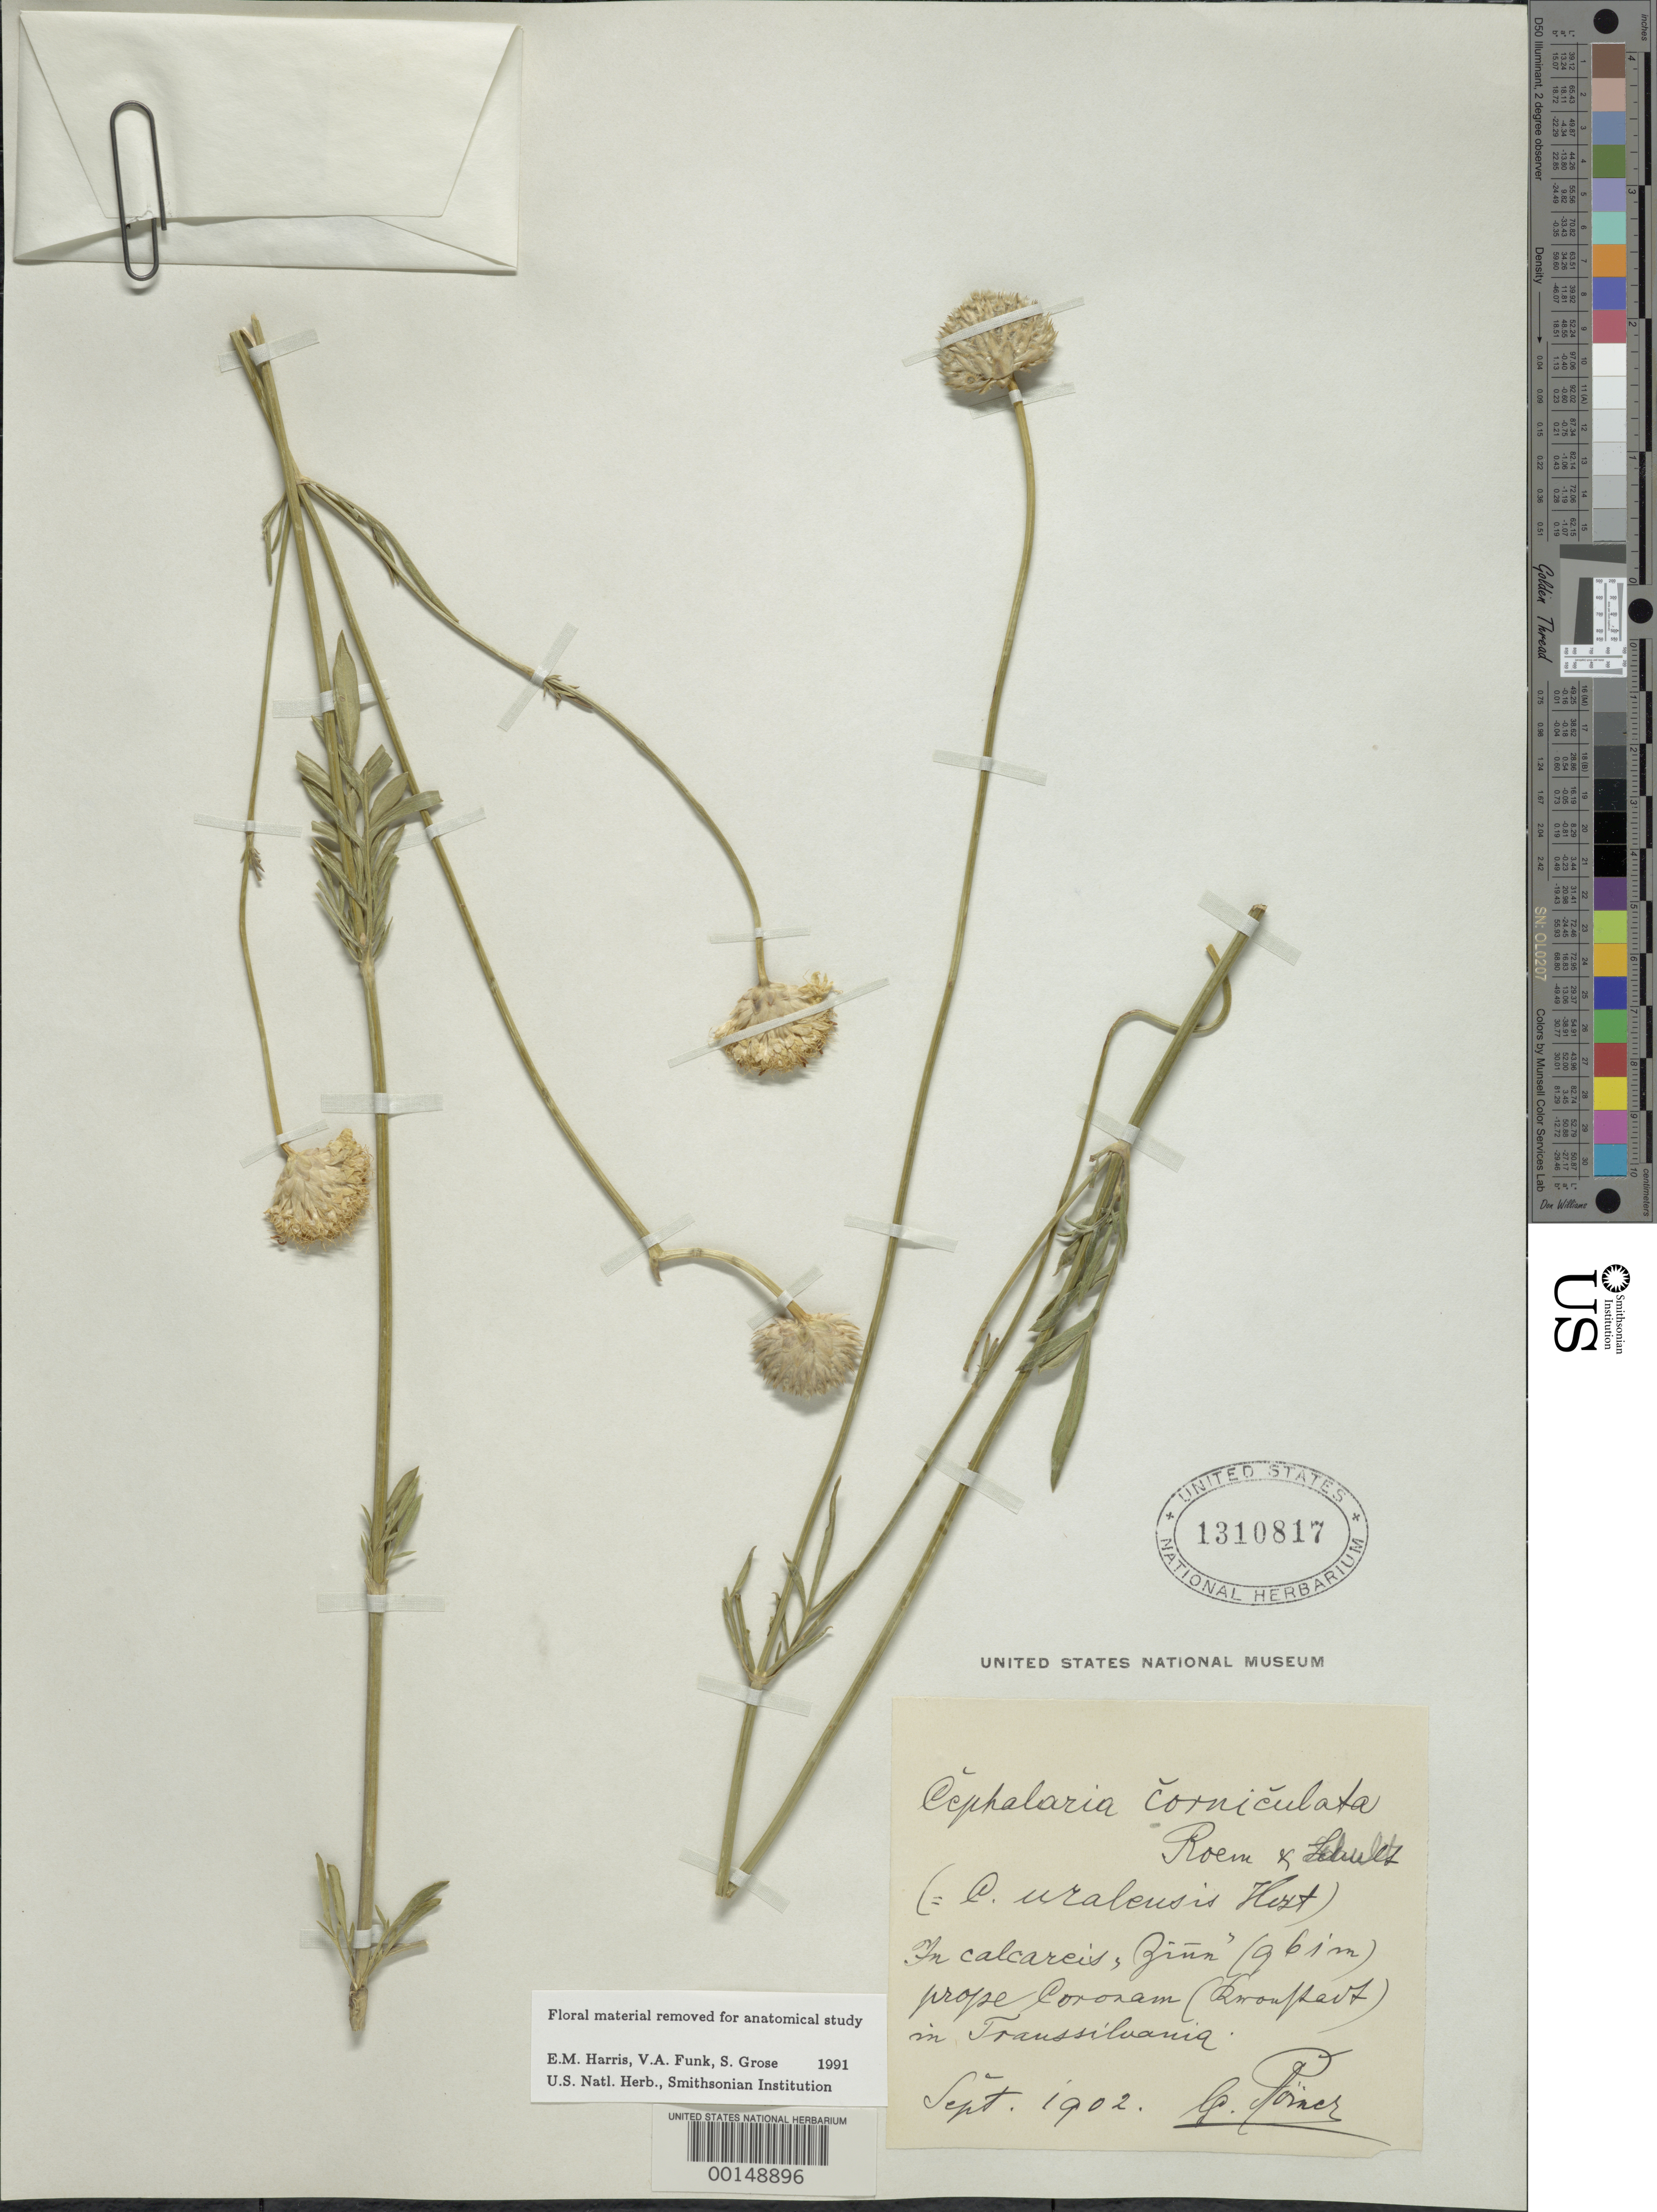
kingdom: Plantae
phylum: Tracheophyta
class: Magnoliopsida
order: Dipsacales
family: Caprifoliaceae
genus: Cephalaria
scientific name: Cephalaria corniculata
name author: Roem. & Schult.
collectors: G. Roncz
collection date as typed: Sep 1902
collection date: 1902-09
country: Switzerland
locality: Near Coronam, Transylvania (?)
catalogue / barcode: US 1310817